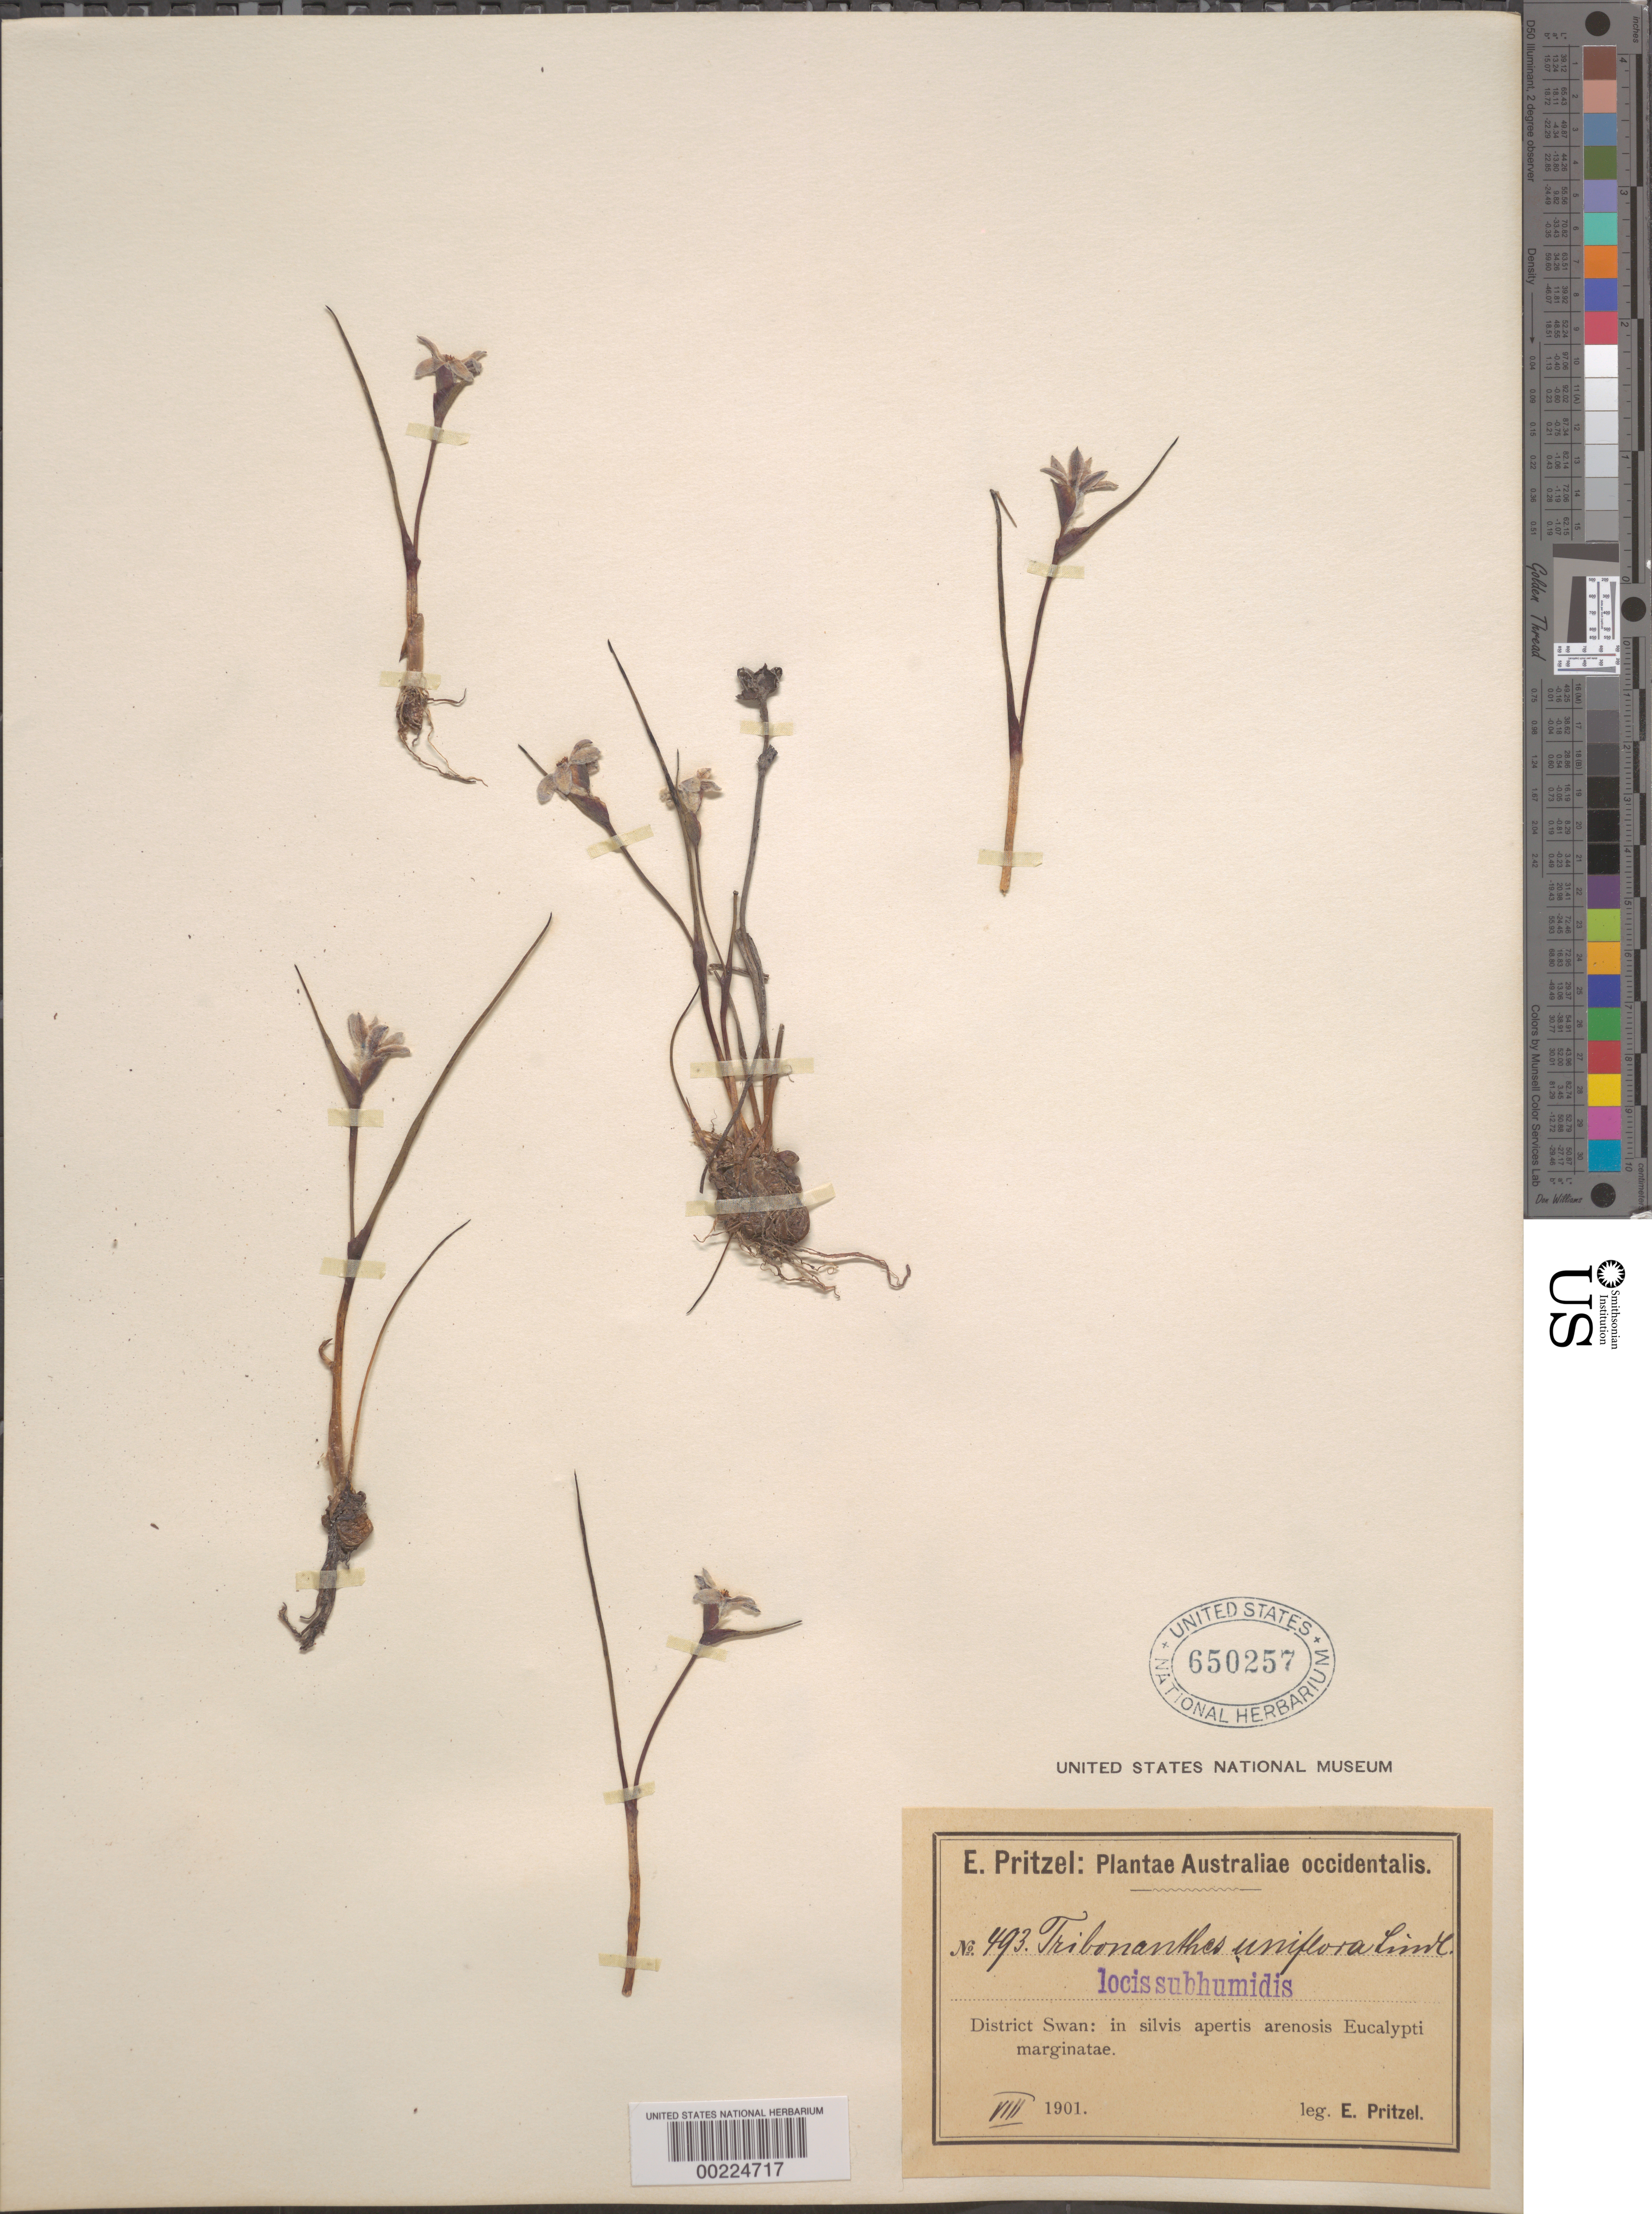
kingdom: Plantae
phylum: Tracheophyta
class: Liliopsida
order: Commelinales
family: Haemodoraceae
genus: Tribonanthes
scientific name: Tribonanthes uniflora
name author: Lindl.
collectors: E. G. Pritzel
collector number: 493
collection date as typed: Aug 1901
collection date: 1901-08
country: Australia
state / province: Western Australia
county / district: Swan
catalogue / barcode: US 650257